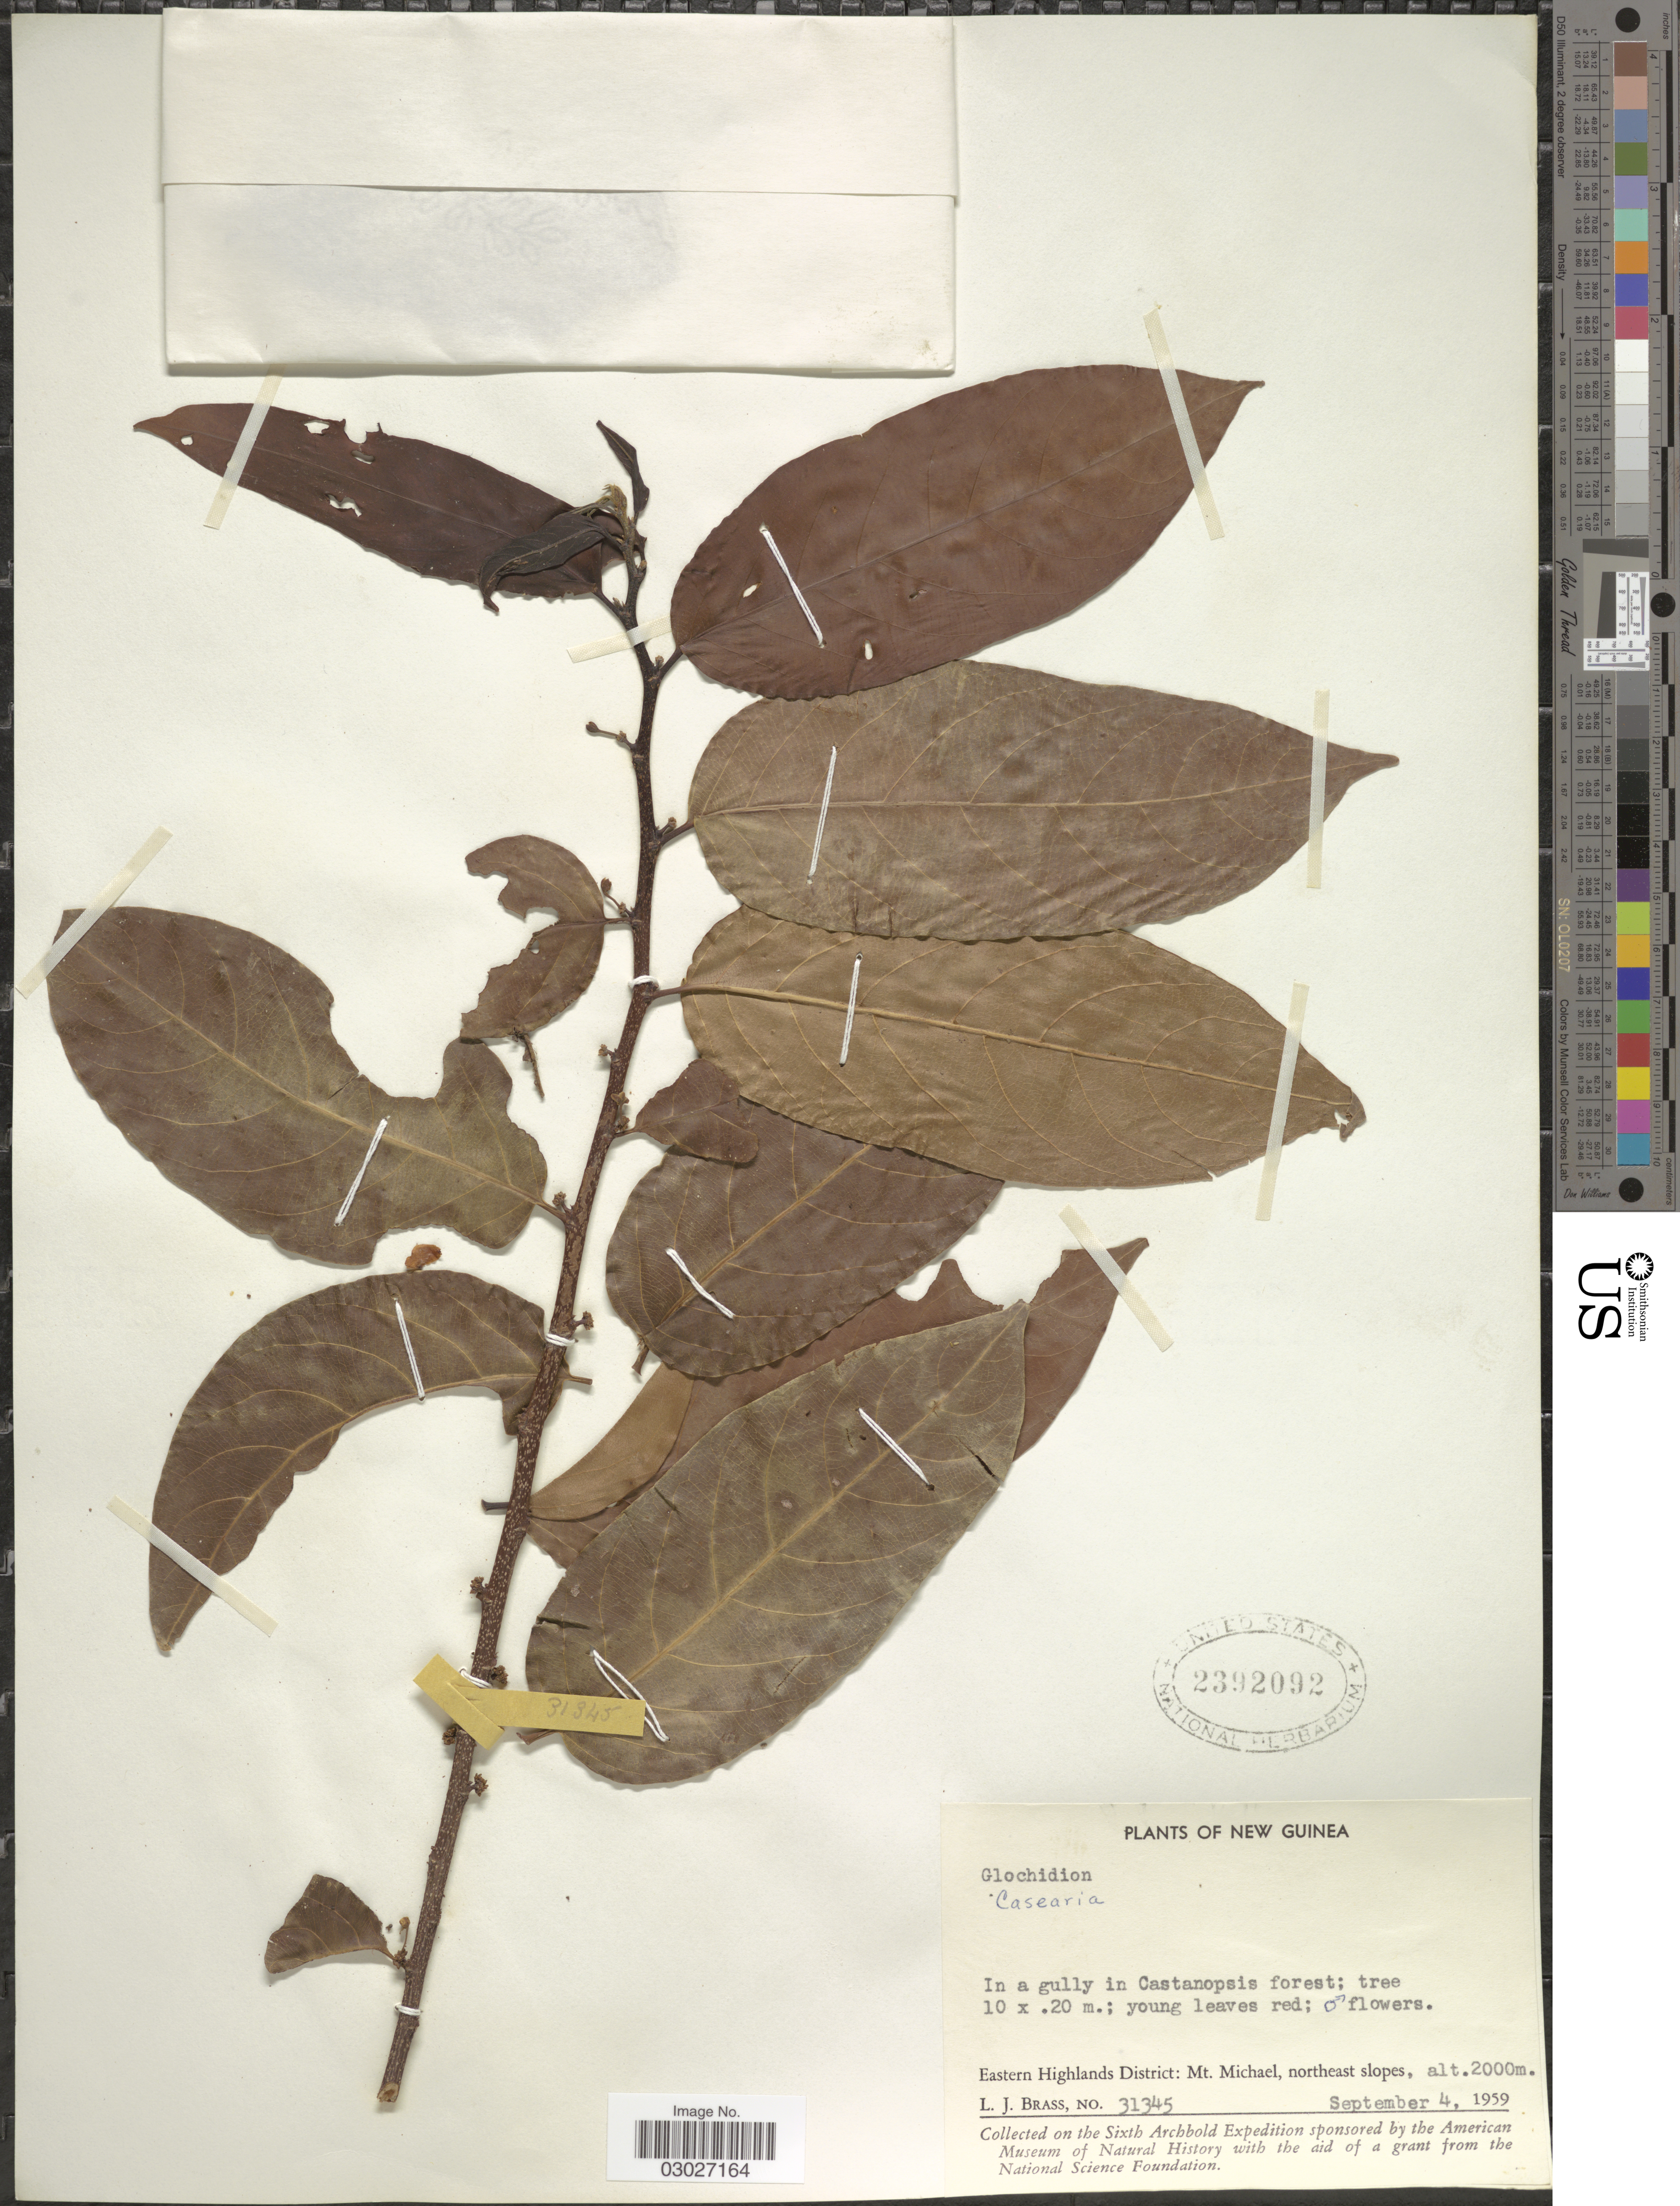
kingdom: Plantae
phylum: Tracheophyta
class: Magnoliopsida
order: Malpighiales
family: Salicaceae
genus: Casearia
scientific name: Casearia sp.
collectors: L. J. Brass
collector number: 31345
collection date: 1959-09-04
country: Papua New Guinea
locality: New Guinea, Eastern Highlands District: Mt. Michael, northeast slopes.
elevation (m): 2000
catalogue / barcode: US 2392092